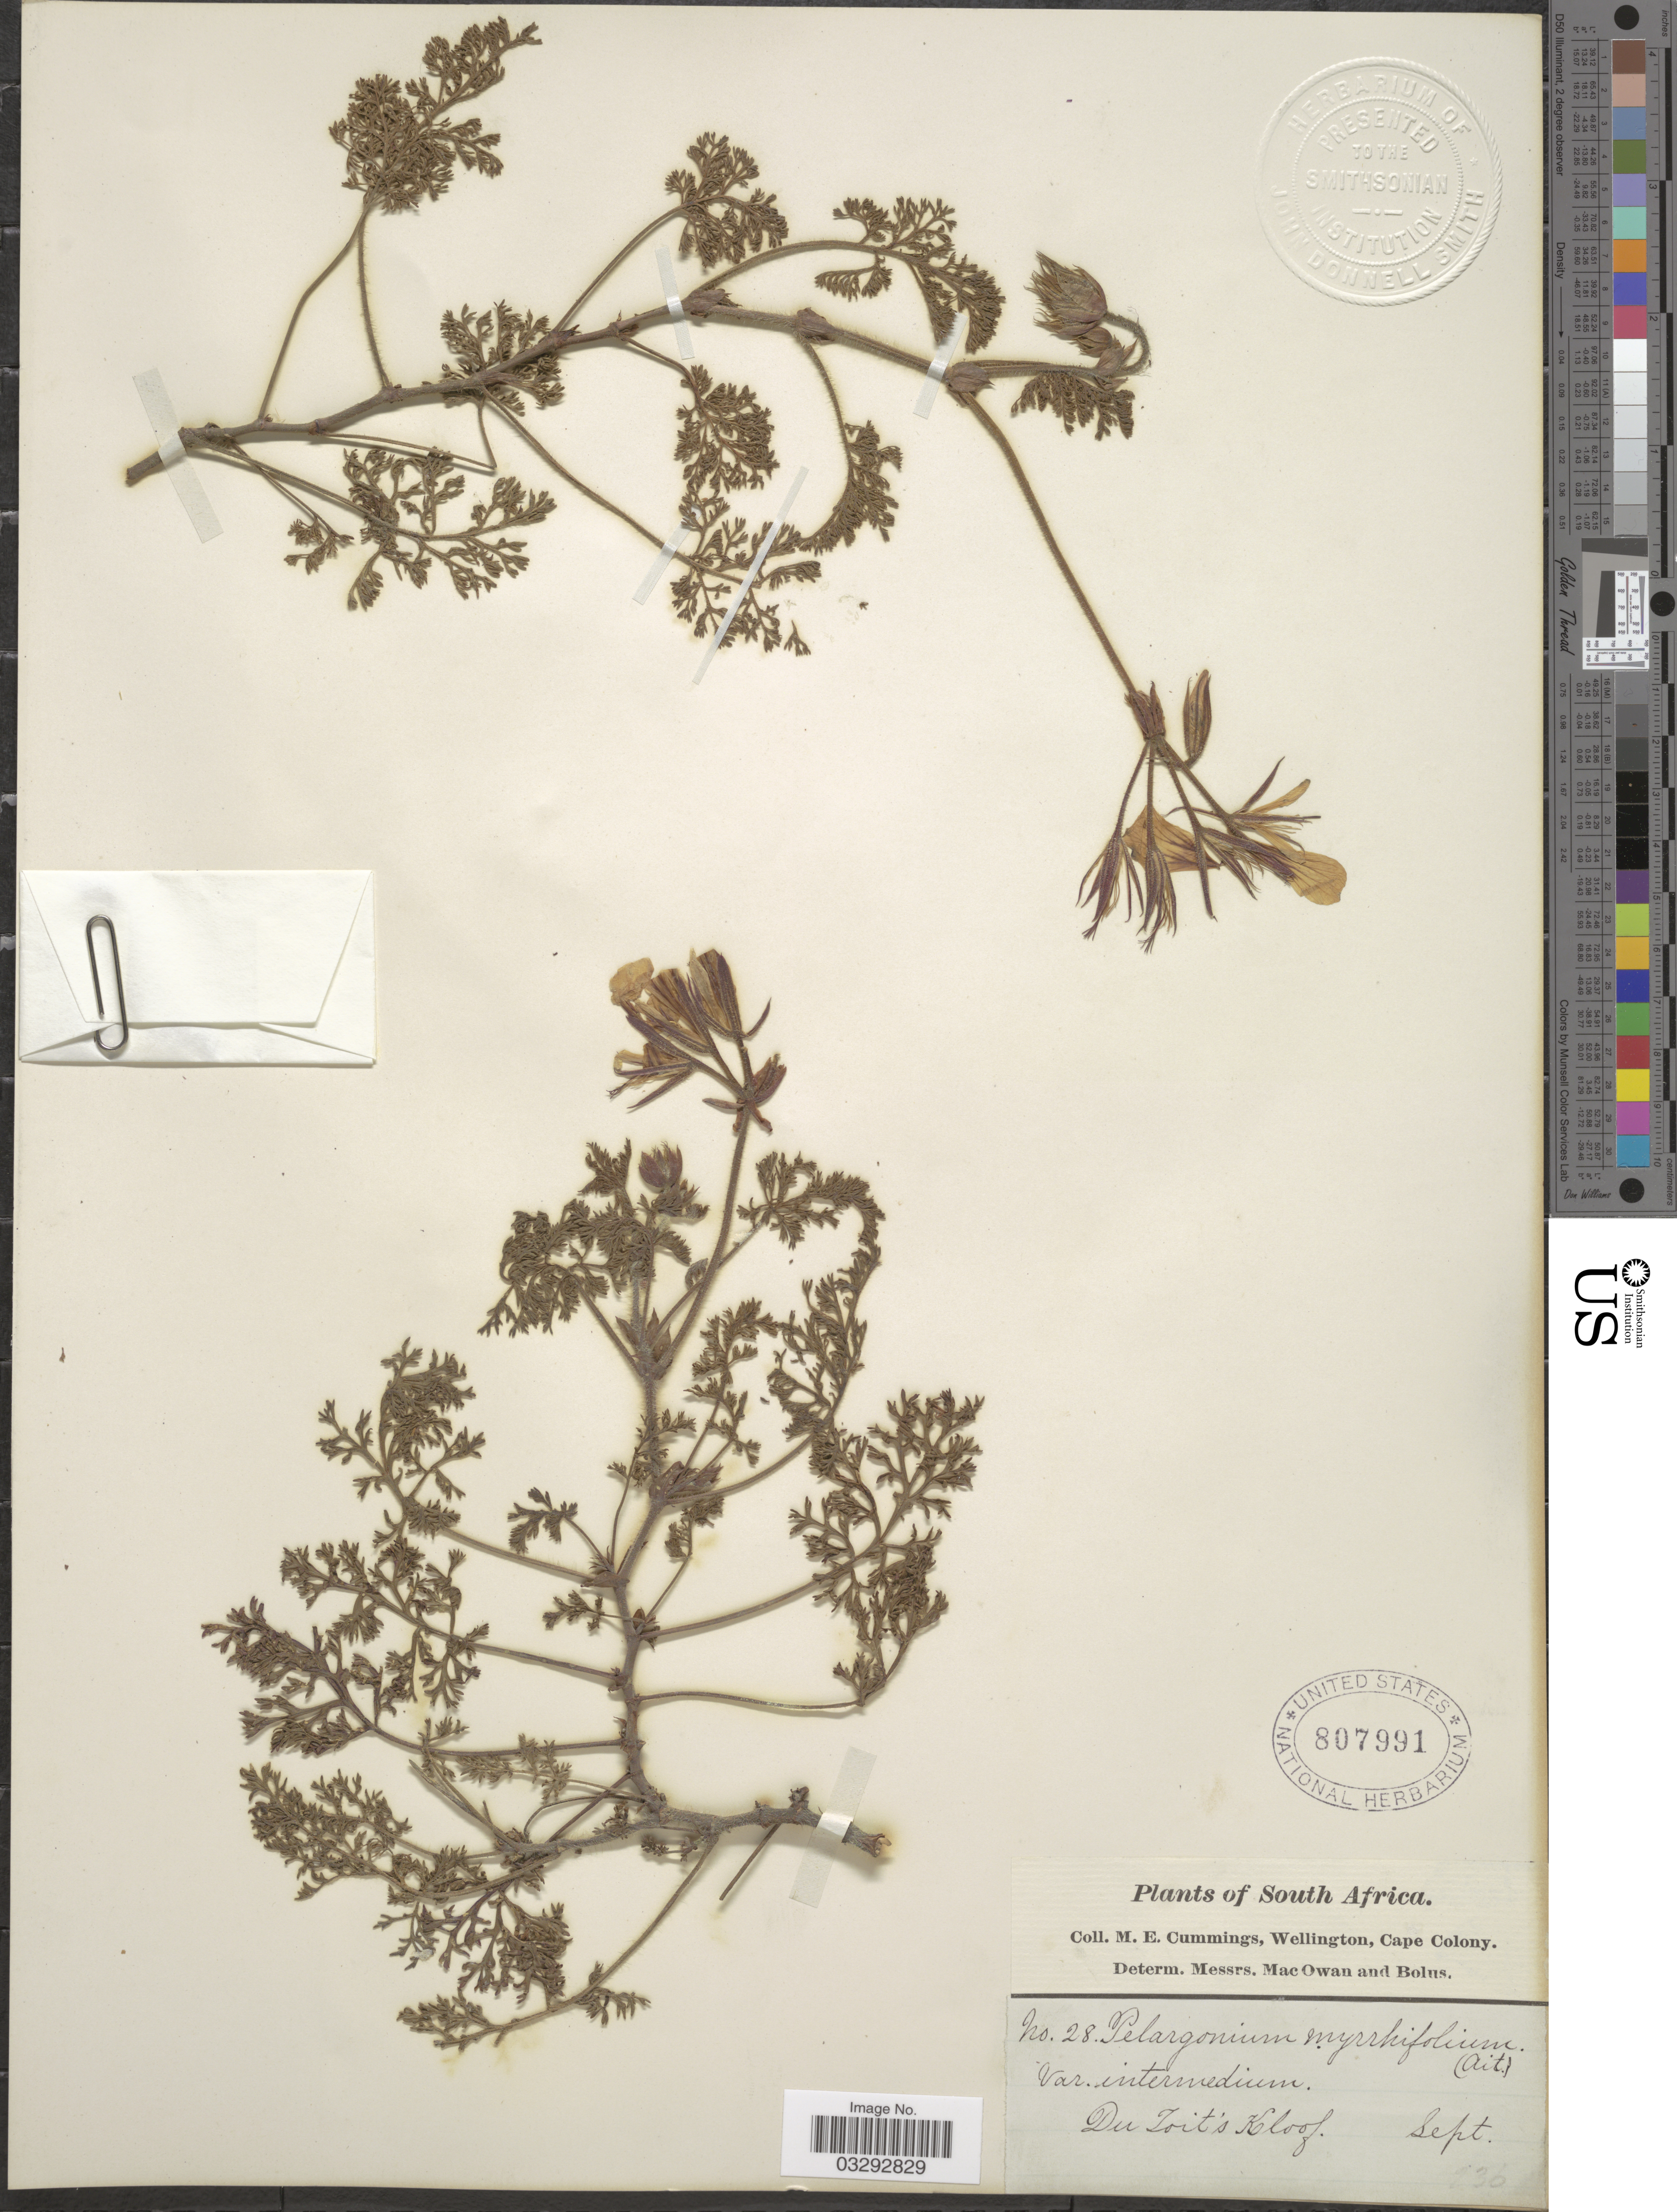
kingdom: Plantae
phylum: Tracheophyta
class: Magnoliopsida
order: Geraniales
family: Geraniaceae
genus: Pelargonium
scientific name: Pelargonium myrrhifolium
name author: L'Hér.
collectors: M. E. Cummings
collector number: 28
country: South Africa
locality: Du Toit's Kloof.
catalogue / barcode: US 807991